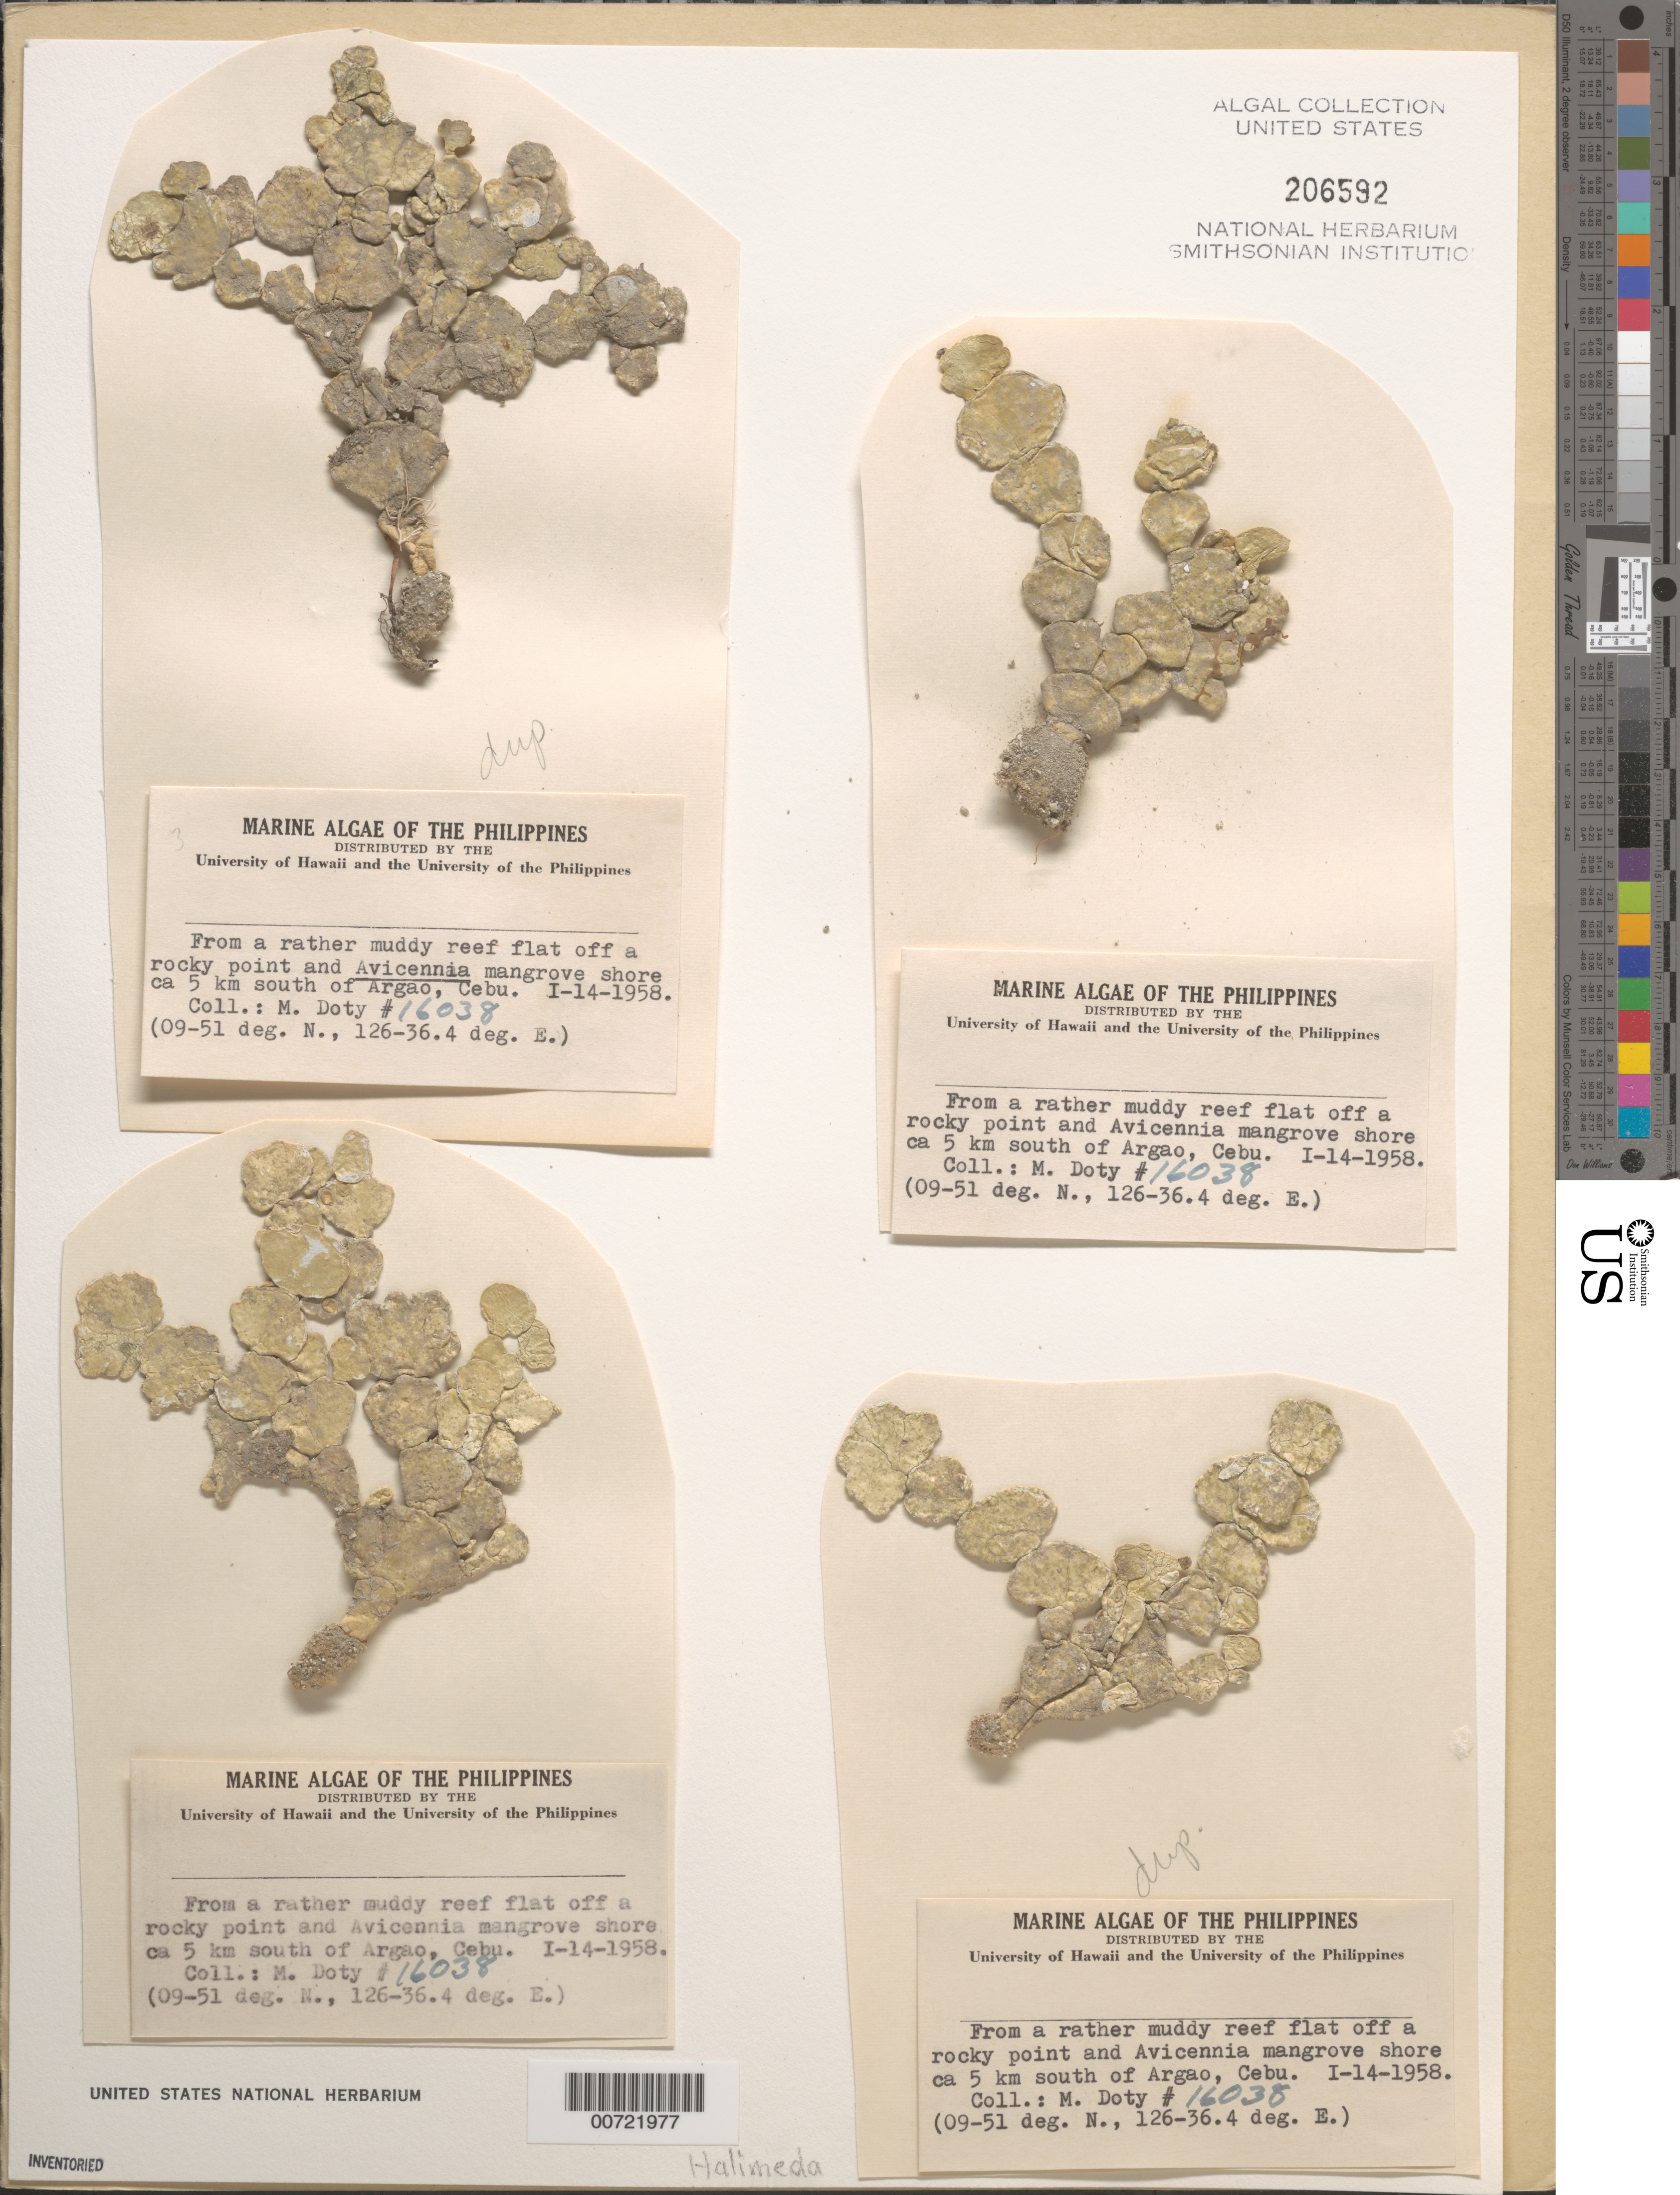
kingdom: Plantae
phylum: Chlorophyta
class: Ulvophyceae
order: Bryopsidales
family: Halimedaceae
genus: Halimeda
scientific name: Halimeda sp.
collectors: M. S. Doty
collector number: MSD 16038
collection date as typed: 14 Jan 1958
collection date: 1958-01-14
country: Philippines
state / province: Central Visayas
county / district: Cebu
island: Cebu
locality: Ca. 5 km south of Argao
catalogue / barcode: US 206592